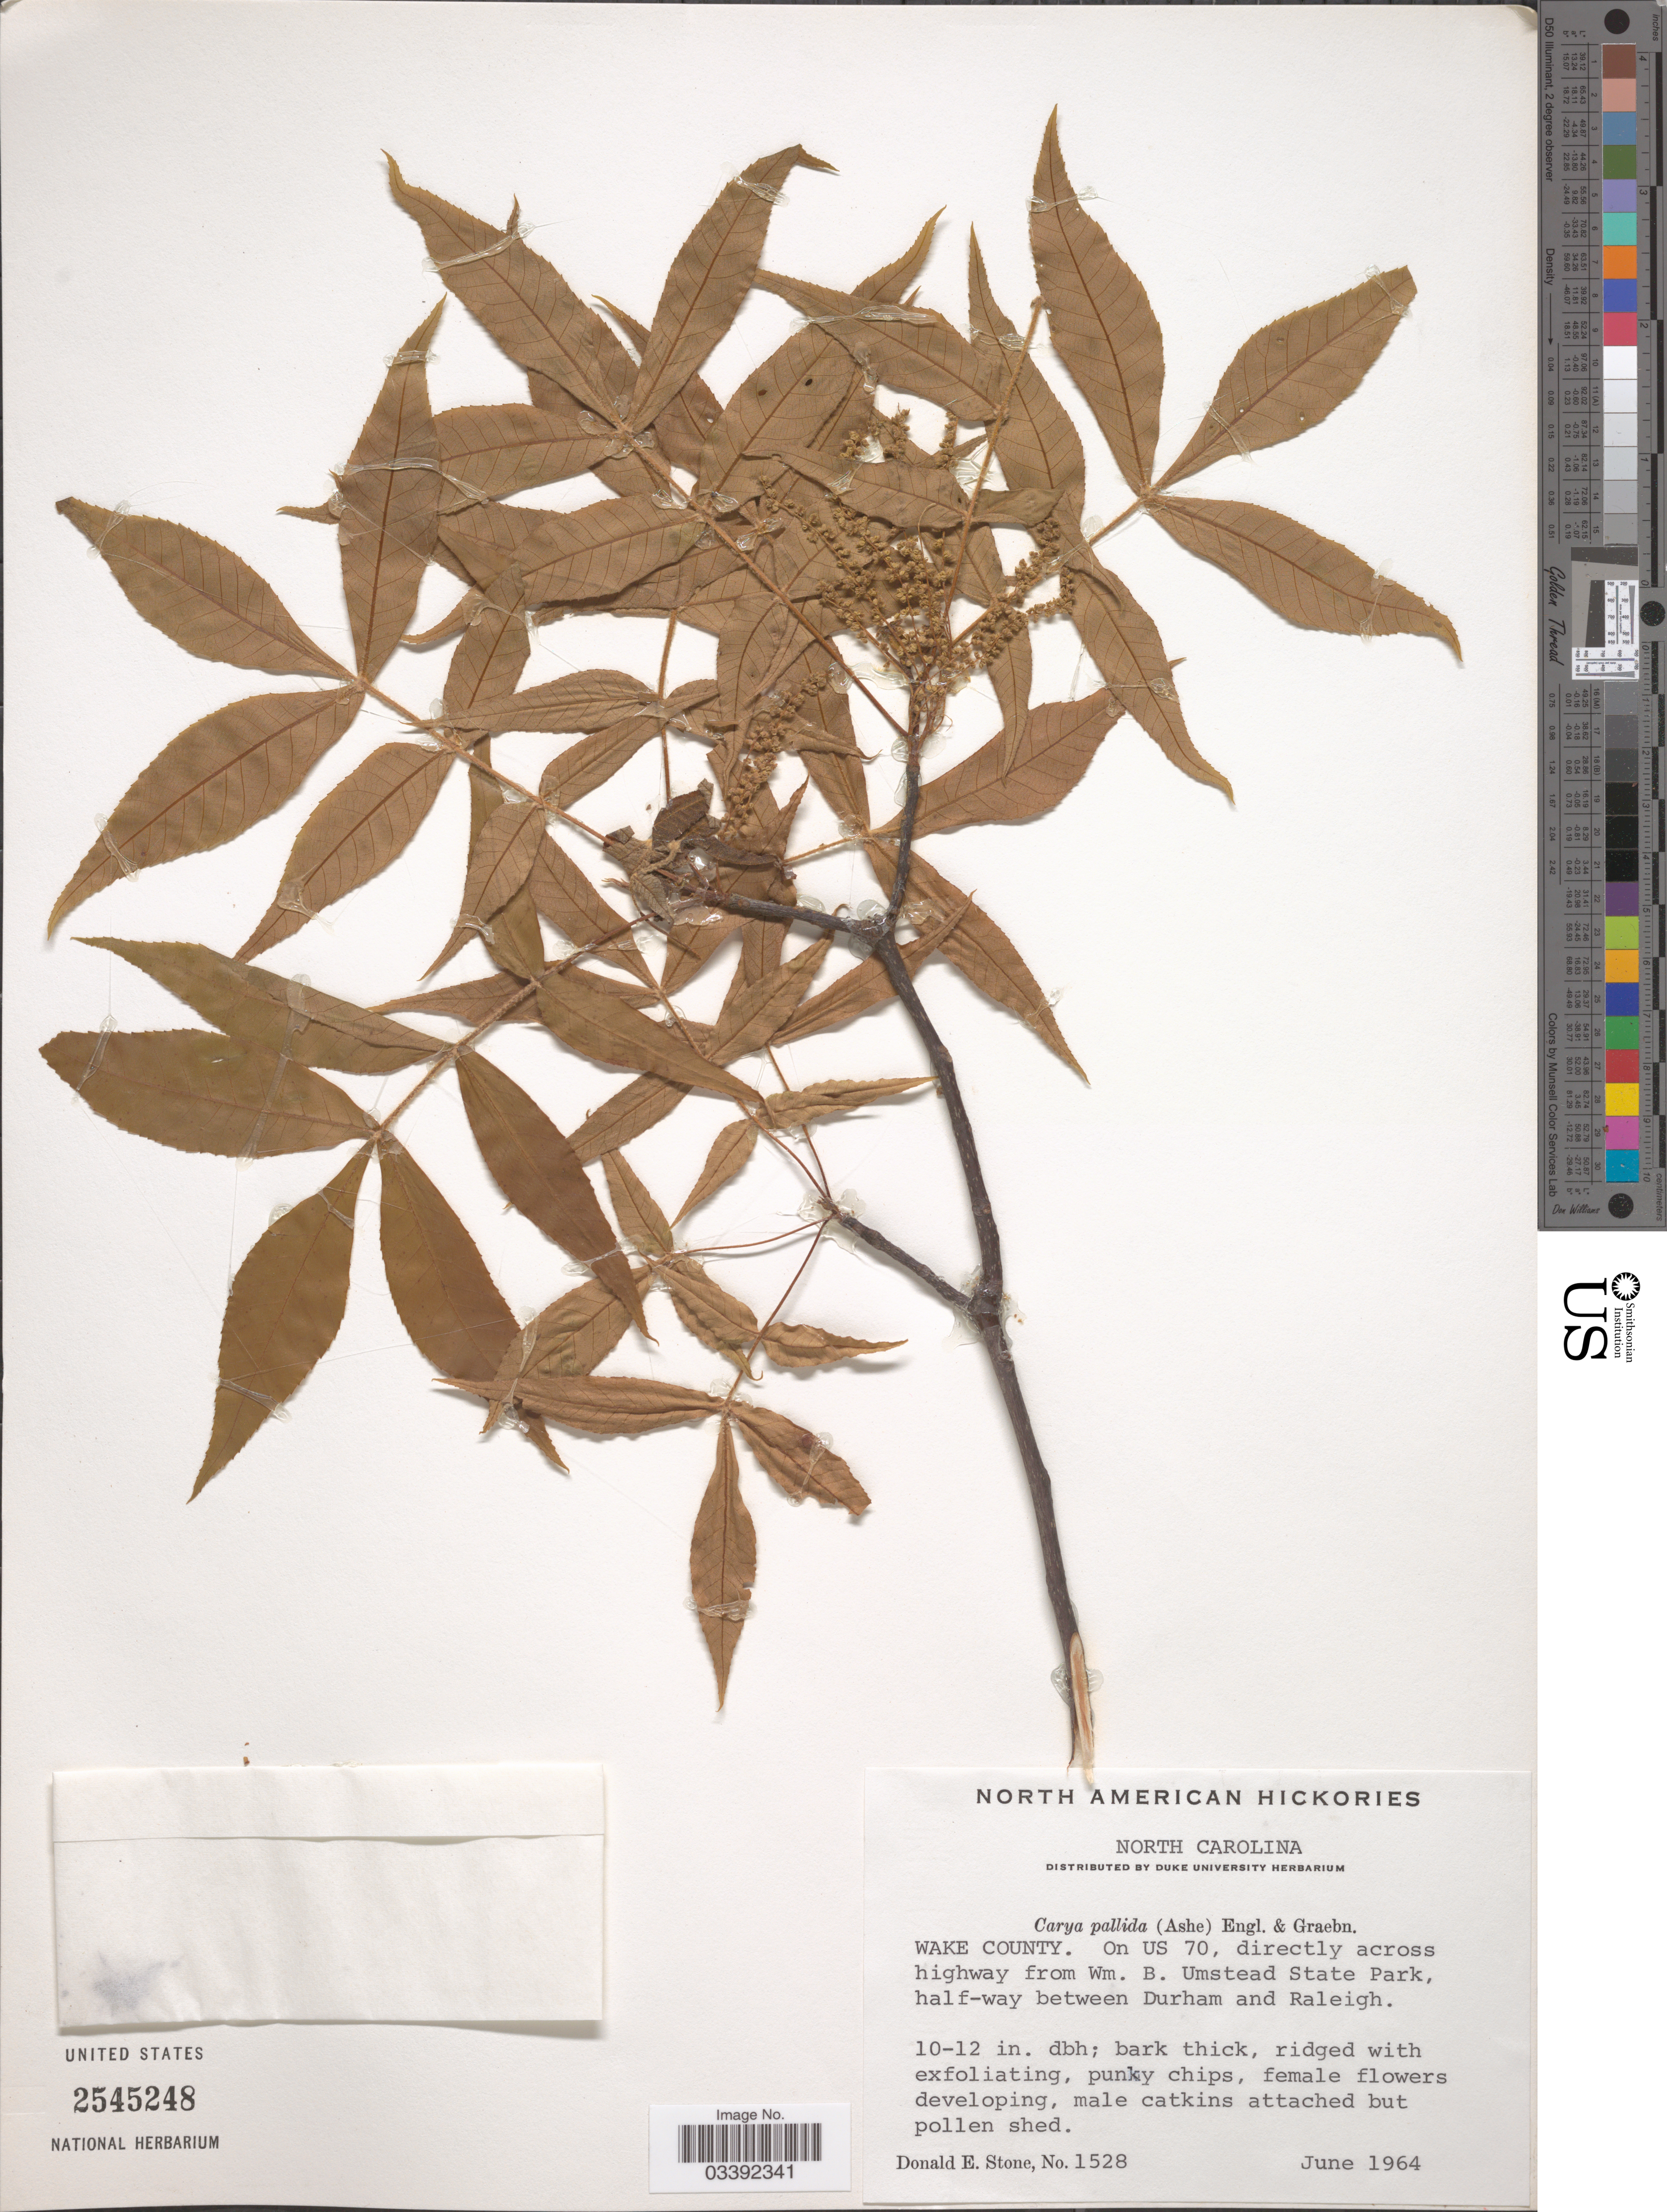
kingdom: Plantae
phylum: Tracheophyta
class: Magnoliopsida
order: Fagales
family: Juglandaceae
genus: Carya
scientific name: Carya pallida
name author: (Ashe) Engl. & Graebner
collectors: D. Stone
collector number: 1528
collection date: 1964-06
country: United States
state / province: North Carolina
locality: Wake County. On US 70, directly across highway from Wm. B. Umstead State Park, half-way between Durham and Raleigh.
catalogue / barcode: US 2545248